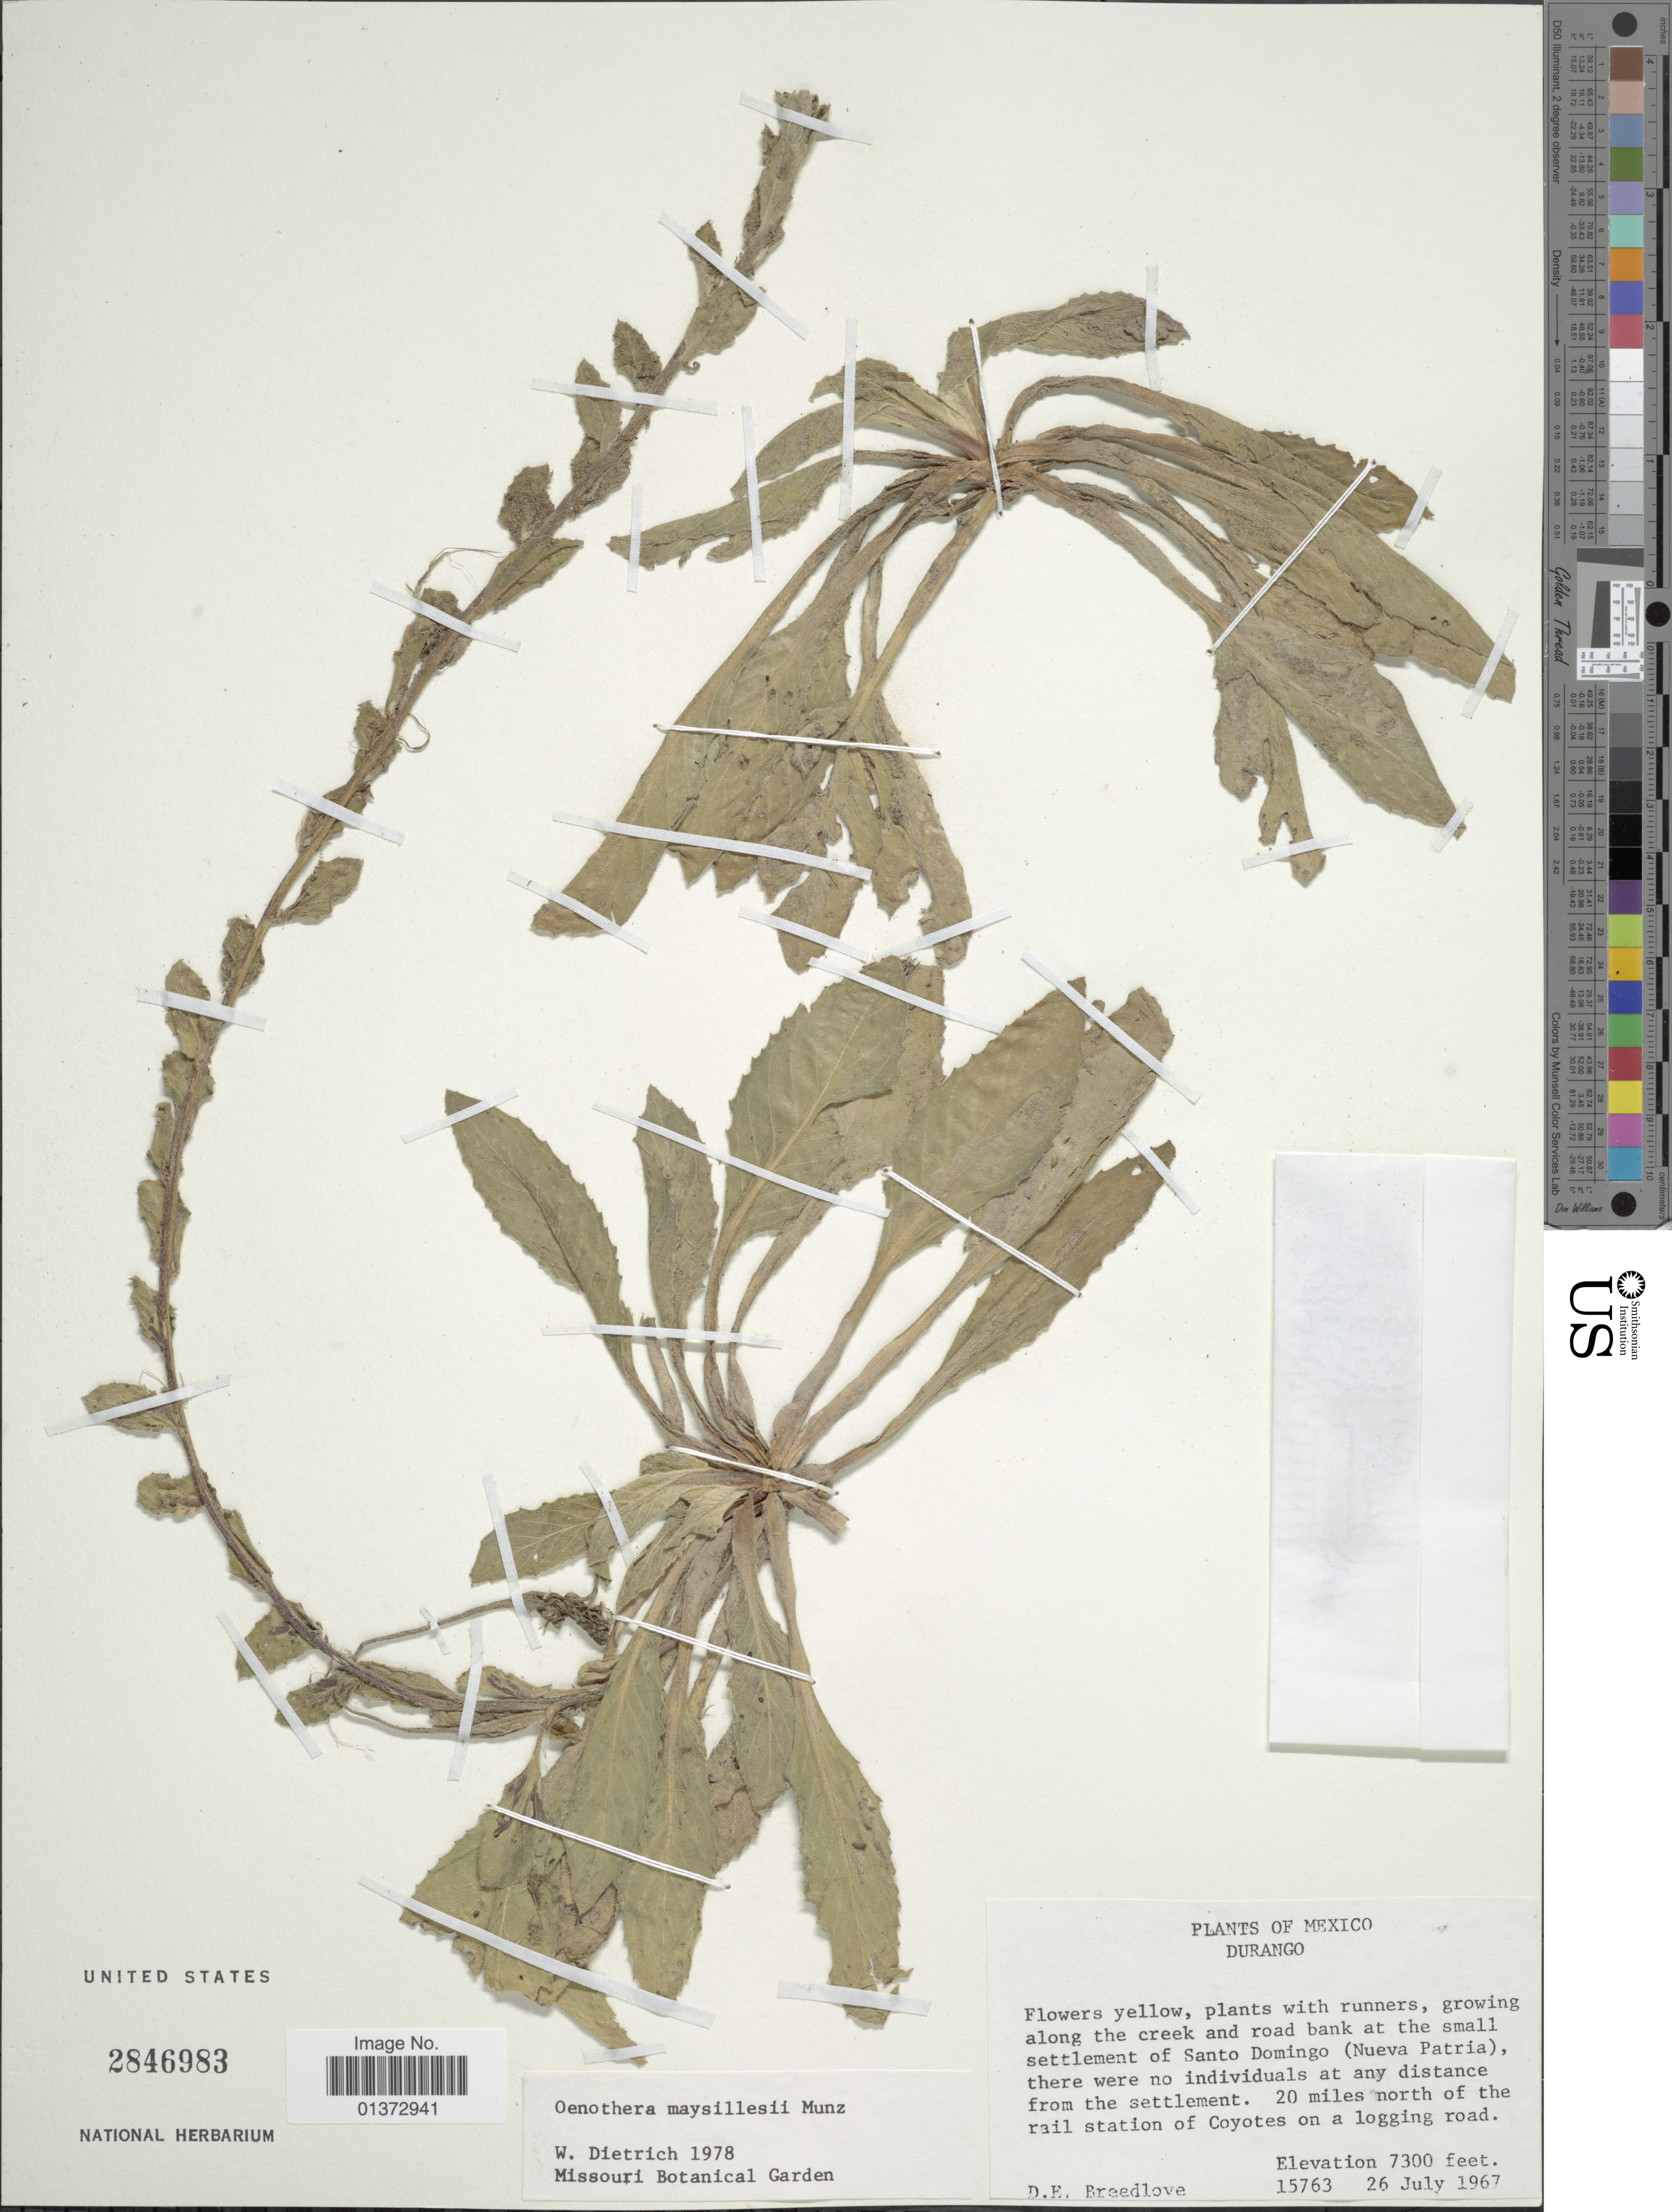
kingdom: Plantae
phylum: Tracheophyta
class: Magnoliopsida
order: Myrtales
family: Onagraceae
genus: Oenothera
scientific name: Oenothera maysillesii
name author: Munz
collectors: D. E. Breedlove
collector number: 15763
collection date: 1967-07-26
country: Mexico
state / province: Durango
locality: Along the creek and road bank at the small settlemennt of Santo Domingo (Nueva Patria), 20 miles north of the rail station of Coyotes on a logging road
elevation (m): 2225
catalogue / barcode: US 2846983